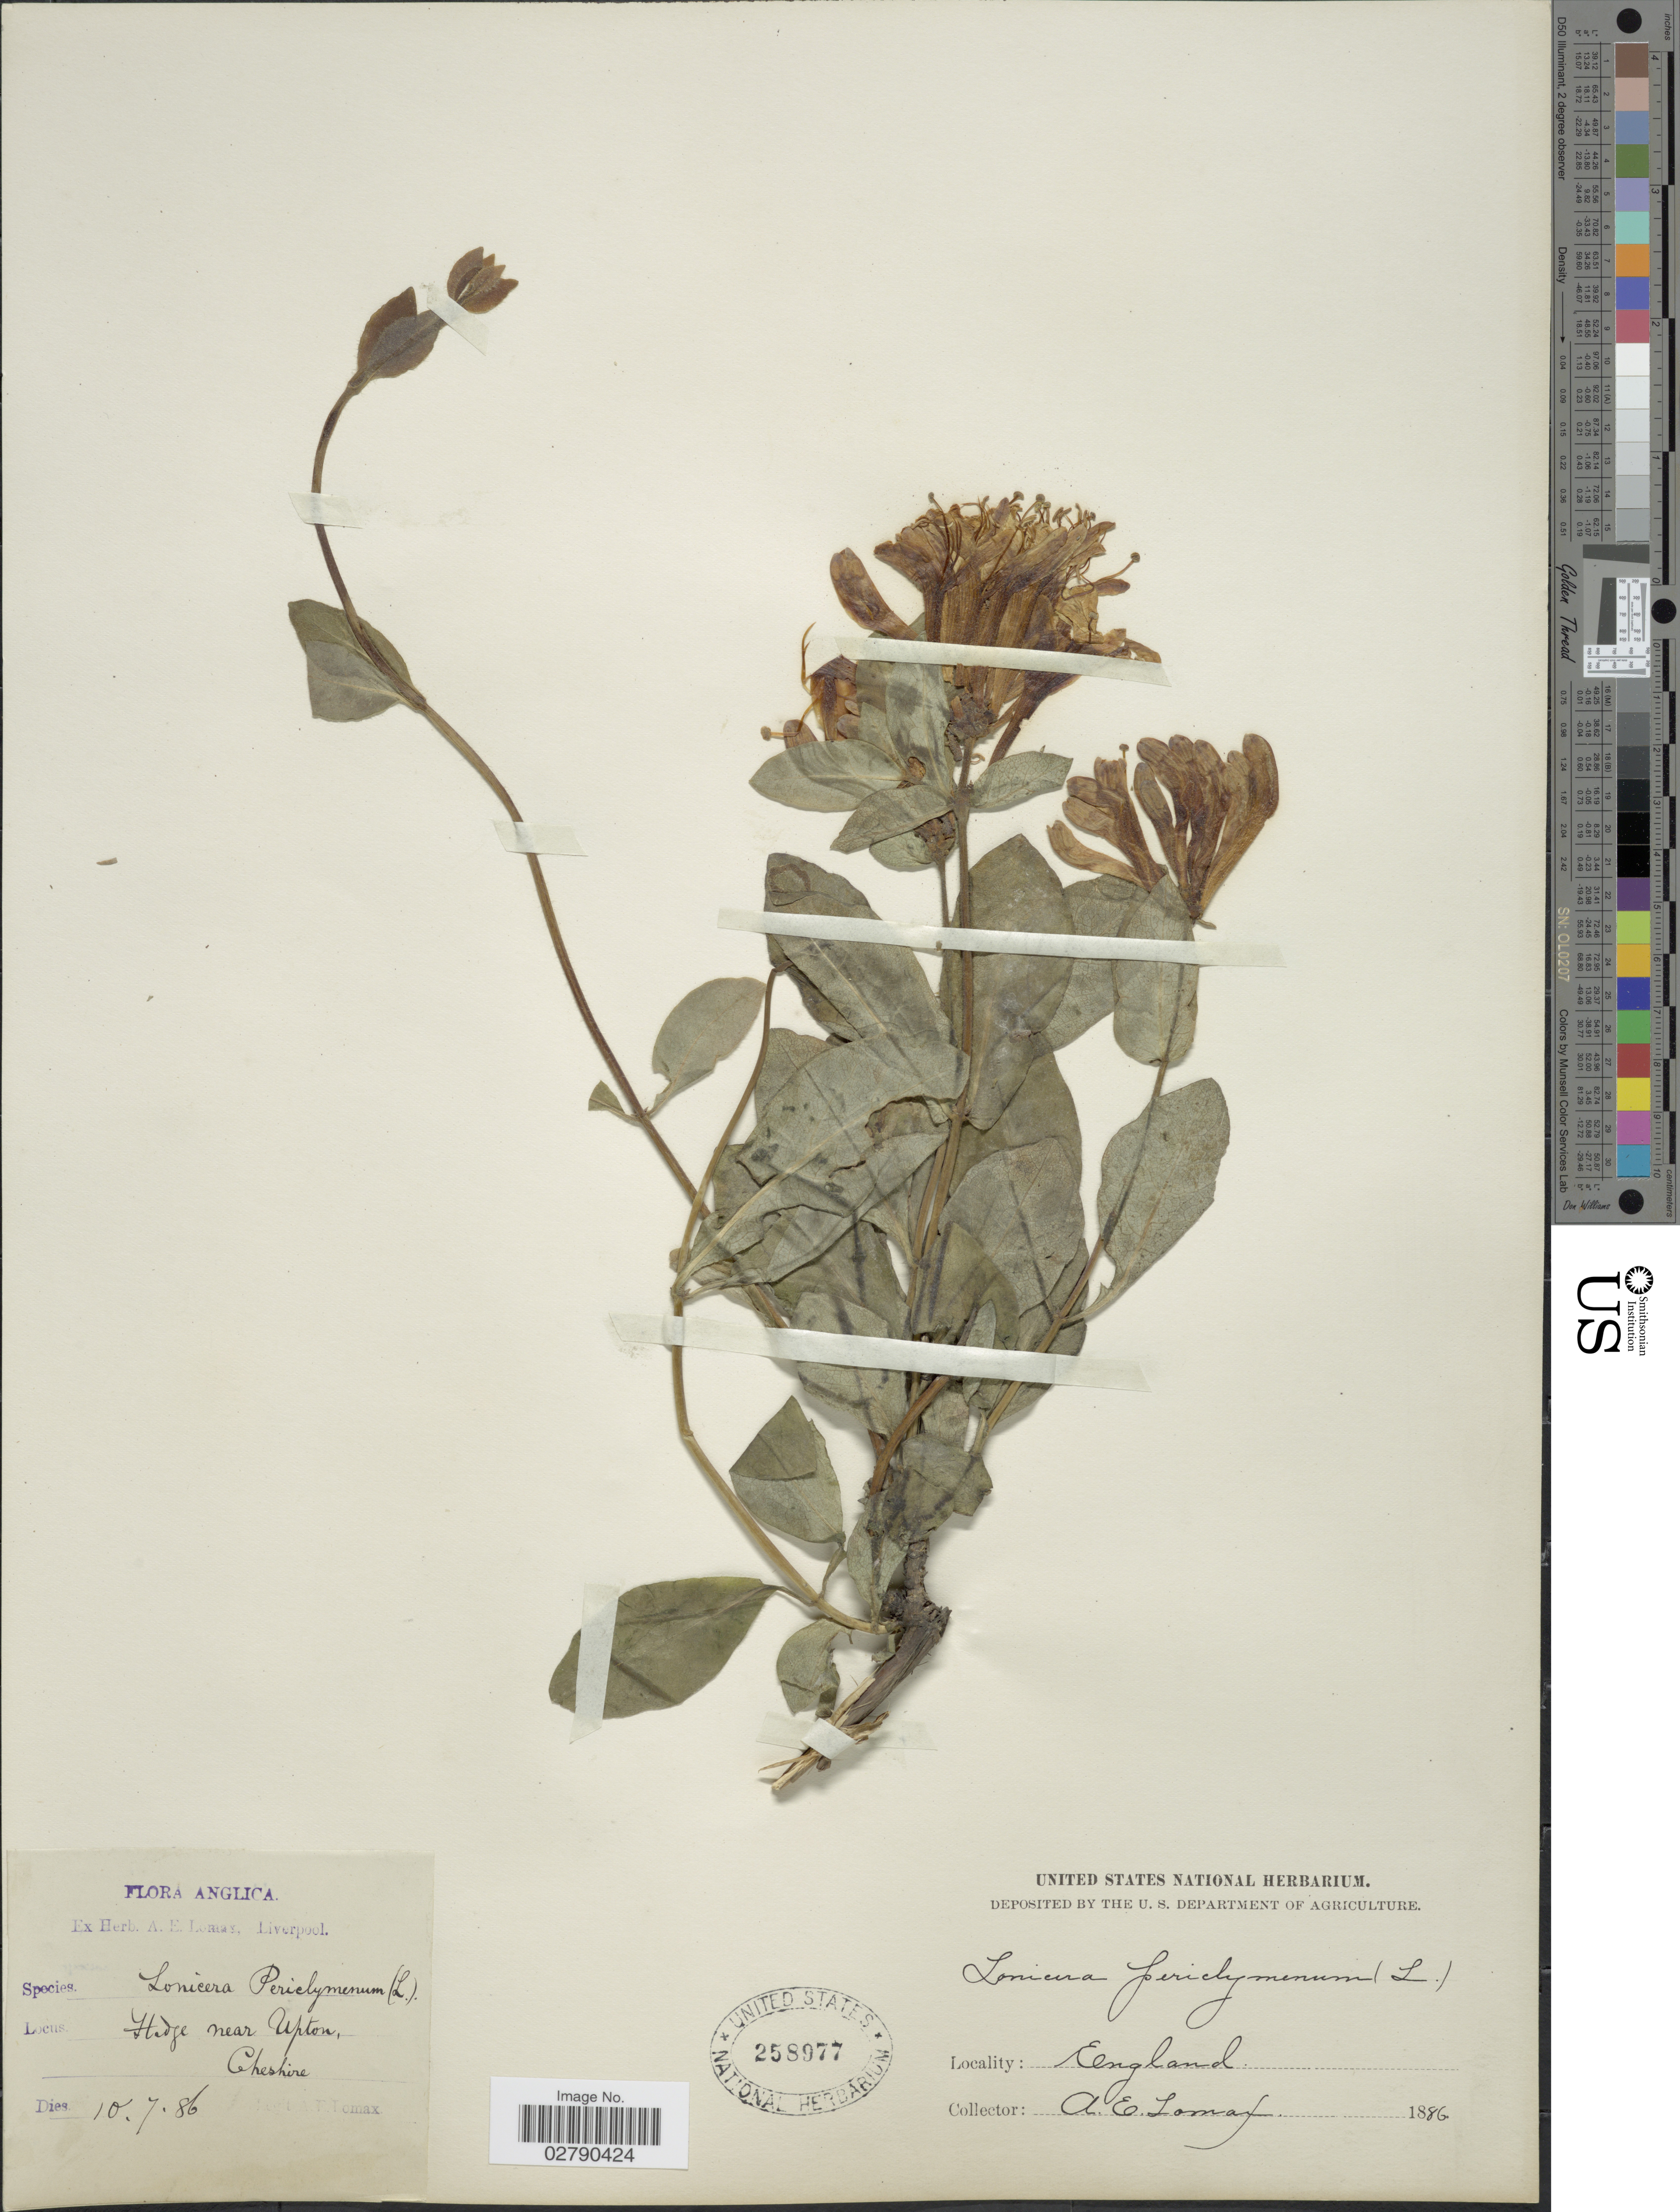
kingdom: Plantae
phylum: Tracheophyta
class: Magnoliopsida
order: Dipsacales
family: Caprifoliaceae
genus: Lonicera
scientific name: Lonicera periclymenum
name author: L.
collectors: A. Lomax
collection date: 1886-07-10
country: United Kingdom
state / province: England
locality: Hedge near Upton, Cheshire.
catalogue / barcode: US 258977